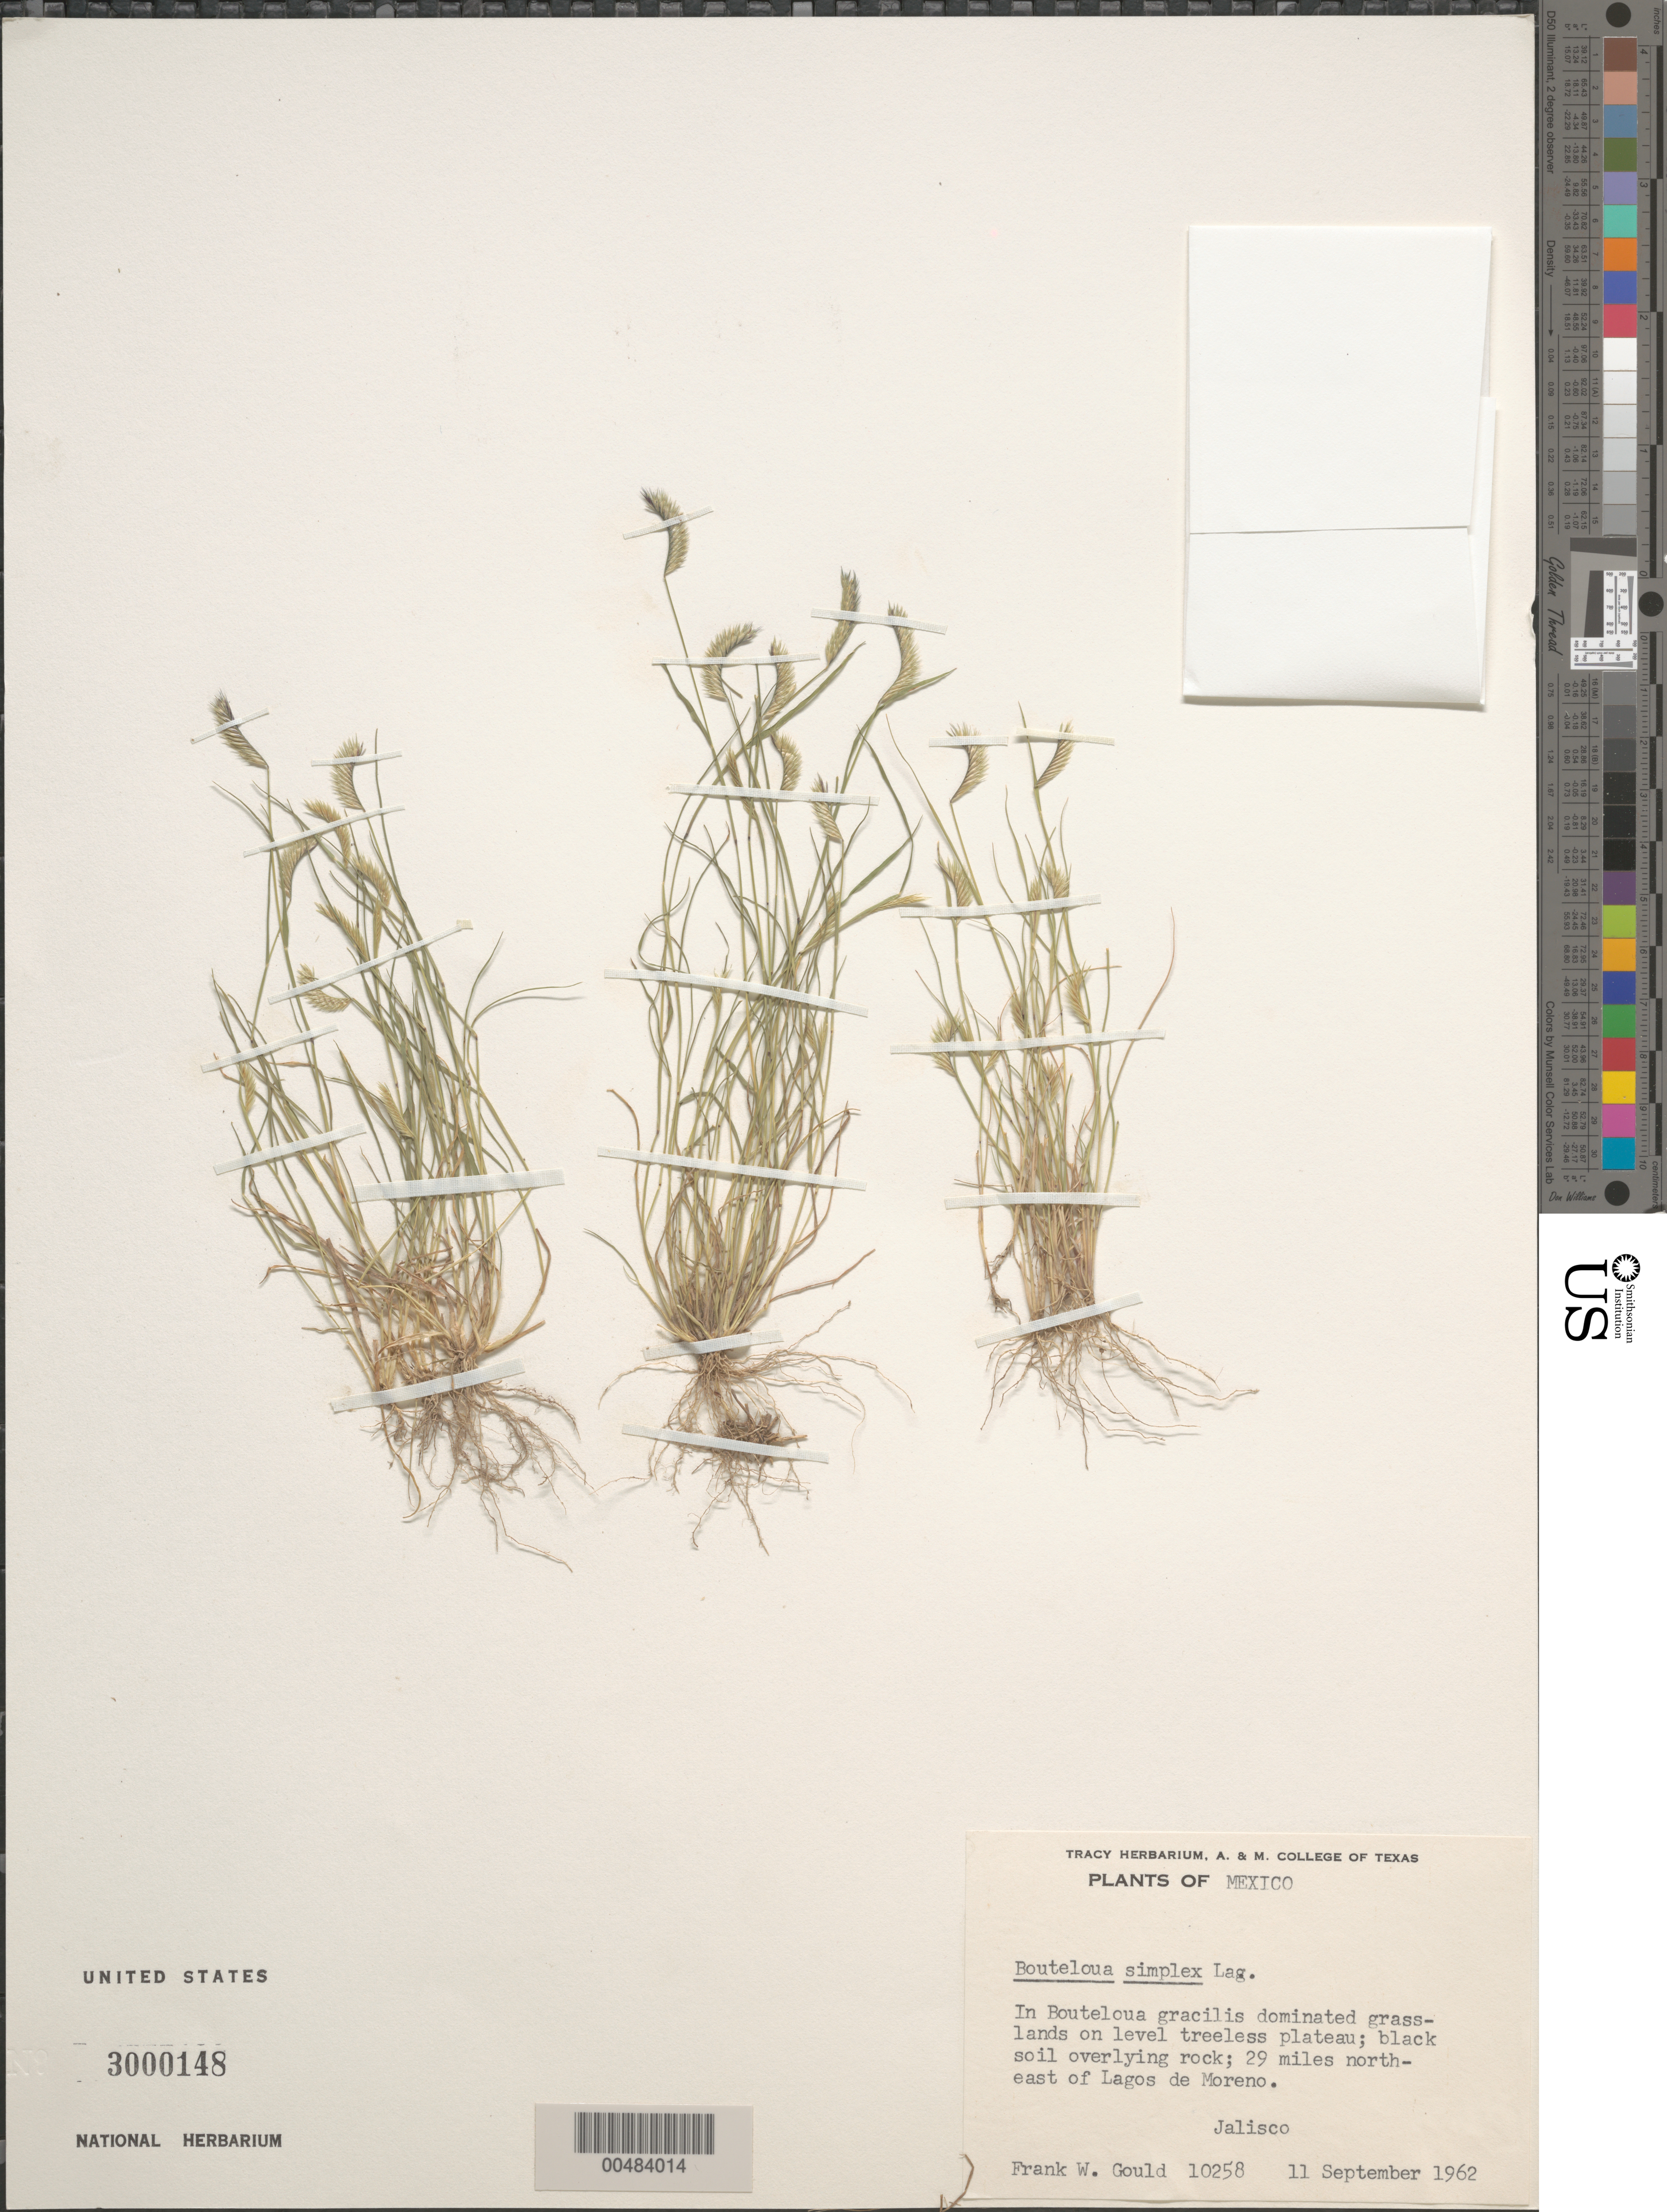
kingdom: Plantae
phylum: Tracheophyta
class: Liliopsida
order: Poales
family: Poaceae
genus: Bouteloua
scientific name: Bouteloua simplex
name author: Lag.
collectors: F. W. Gould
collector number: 10258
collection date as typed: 11 Sep 1962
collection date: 1962-09-11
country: Mexico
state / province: Jalisco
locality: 29 mi NE of Lagos de Moreno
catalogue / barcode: US 3000148